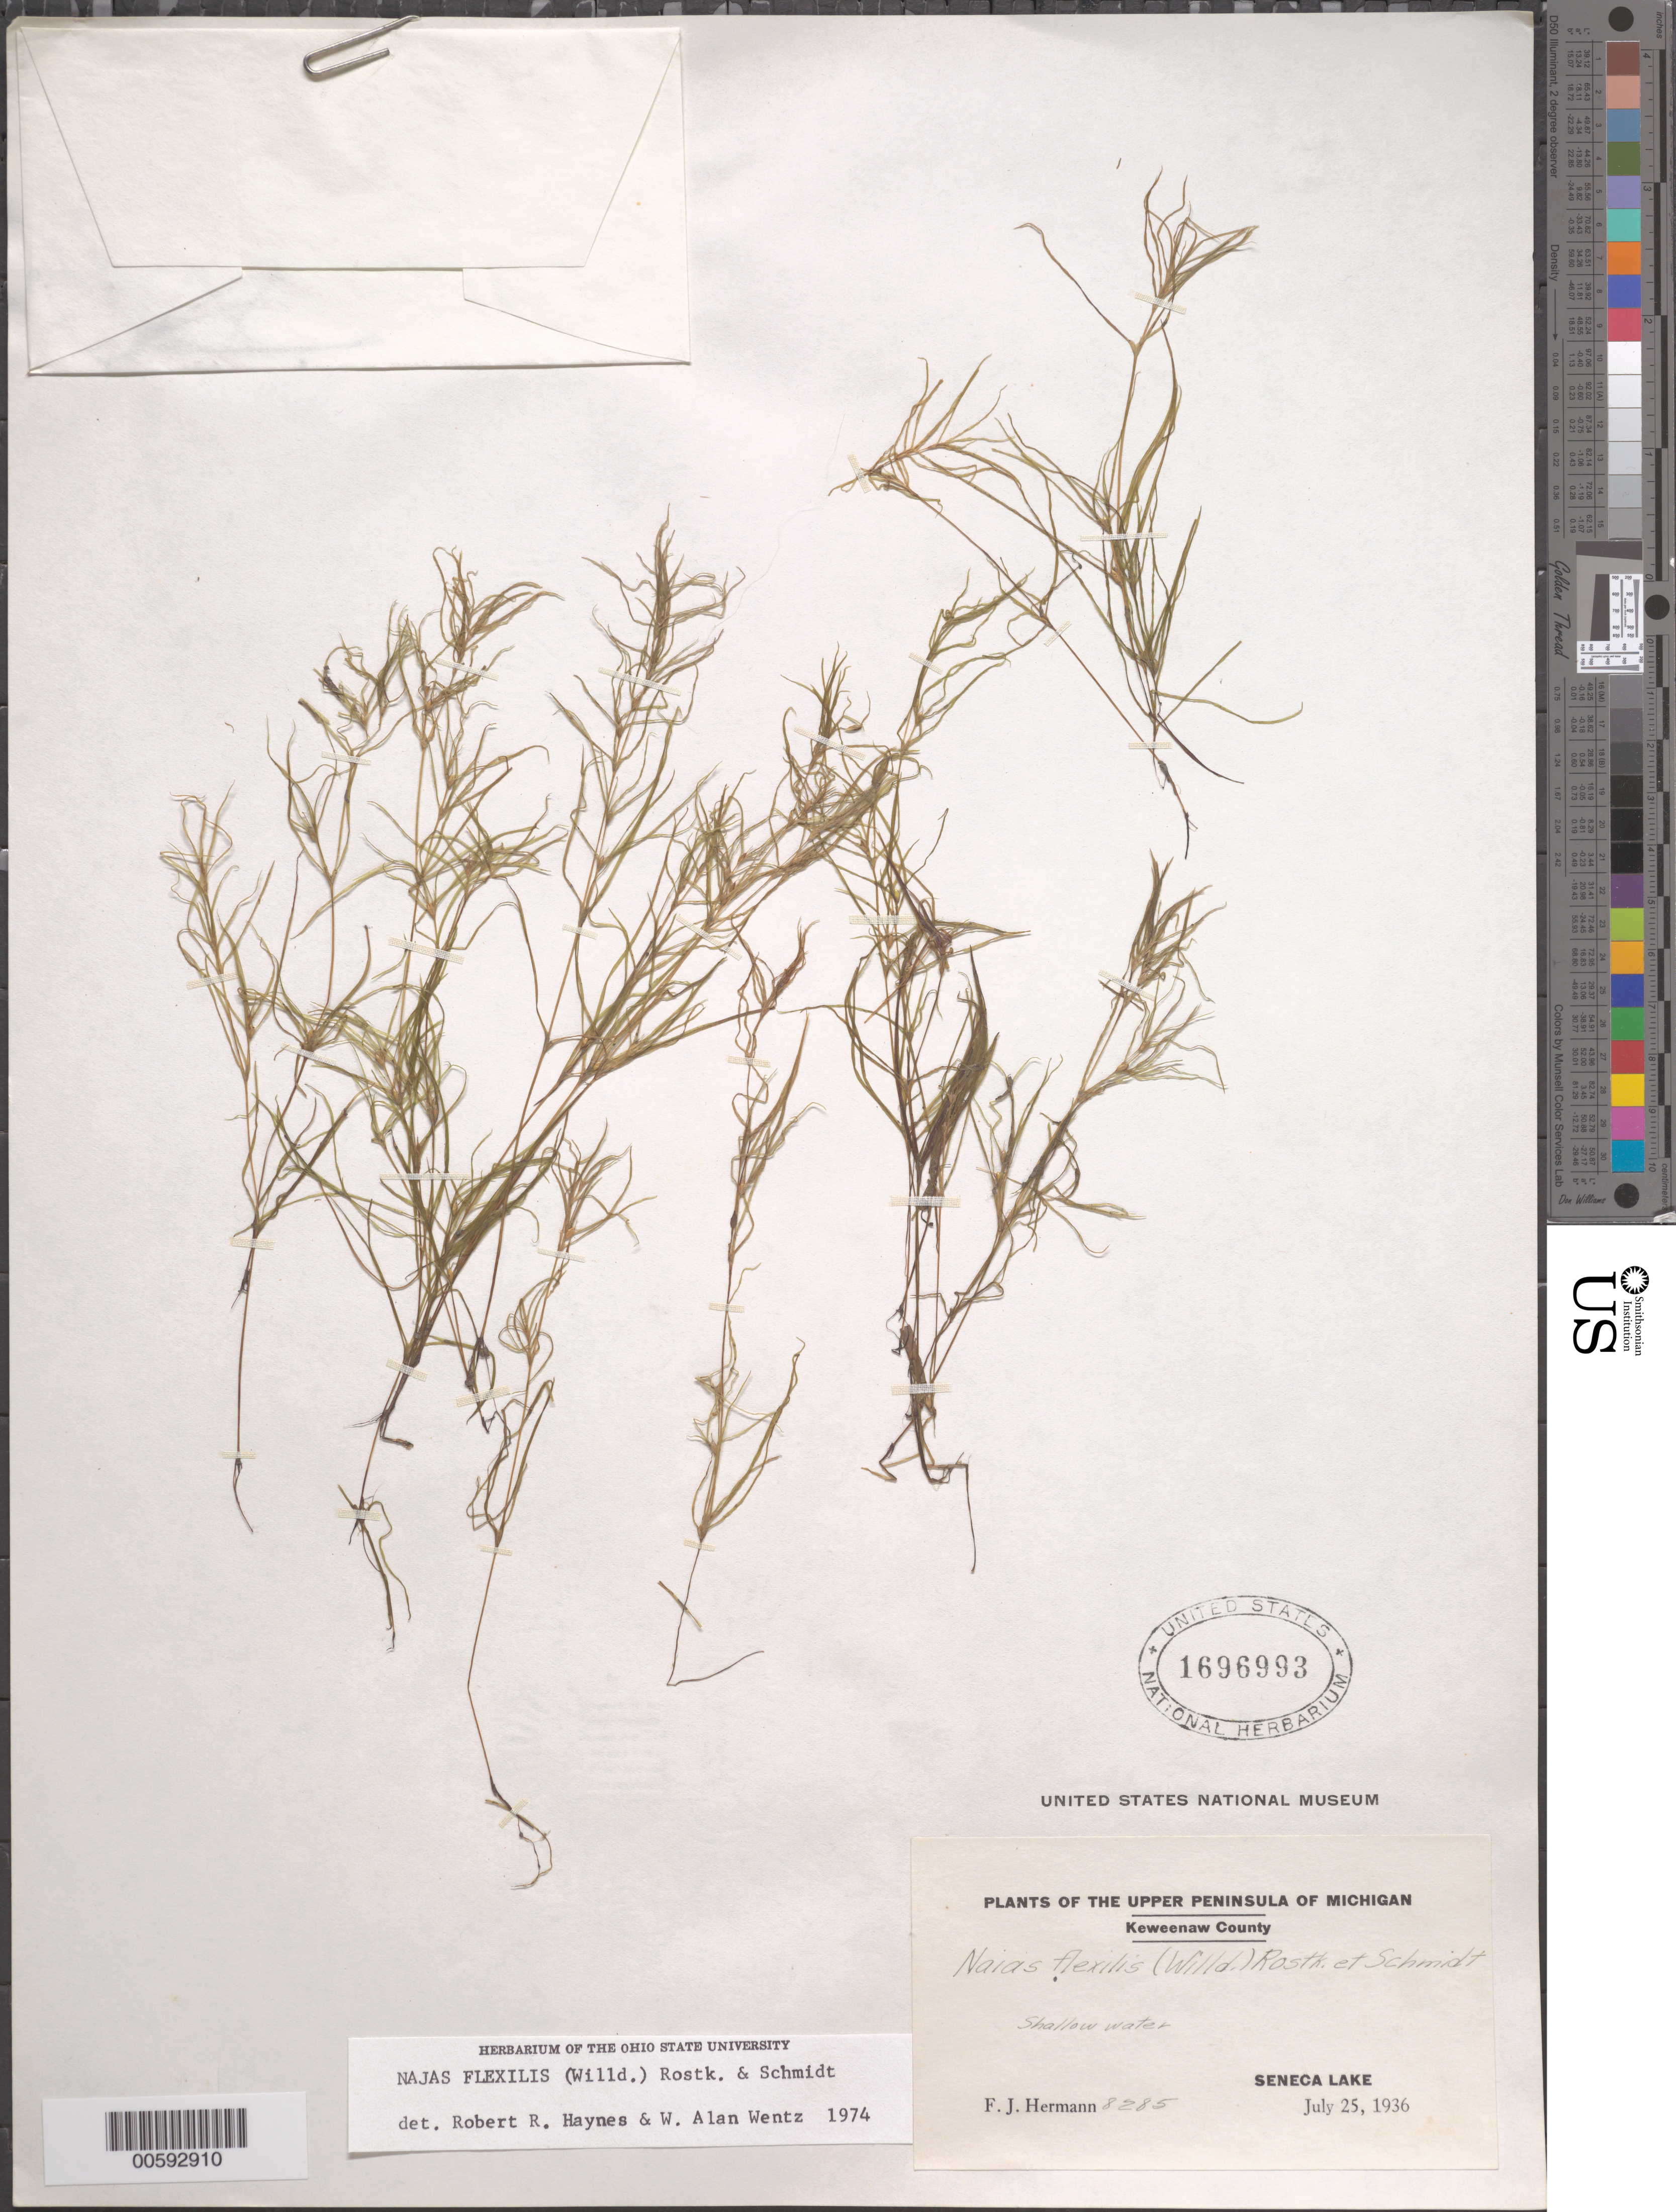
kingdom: Plantae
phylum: Tracheophyta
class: Liliopsida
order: Alismatales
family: Hydrocharitaceae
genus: Najas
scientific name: Najas flexilis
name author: (Willd.) Rostk. & Schmidt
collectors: F. J. Hermann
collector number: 8285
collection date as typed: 25 Jul 1936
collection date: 1936-07-25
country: United States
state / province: Michigan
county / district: Keweenaw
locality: Seneca Lake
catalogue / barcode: US 1696993